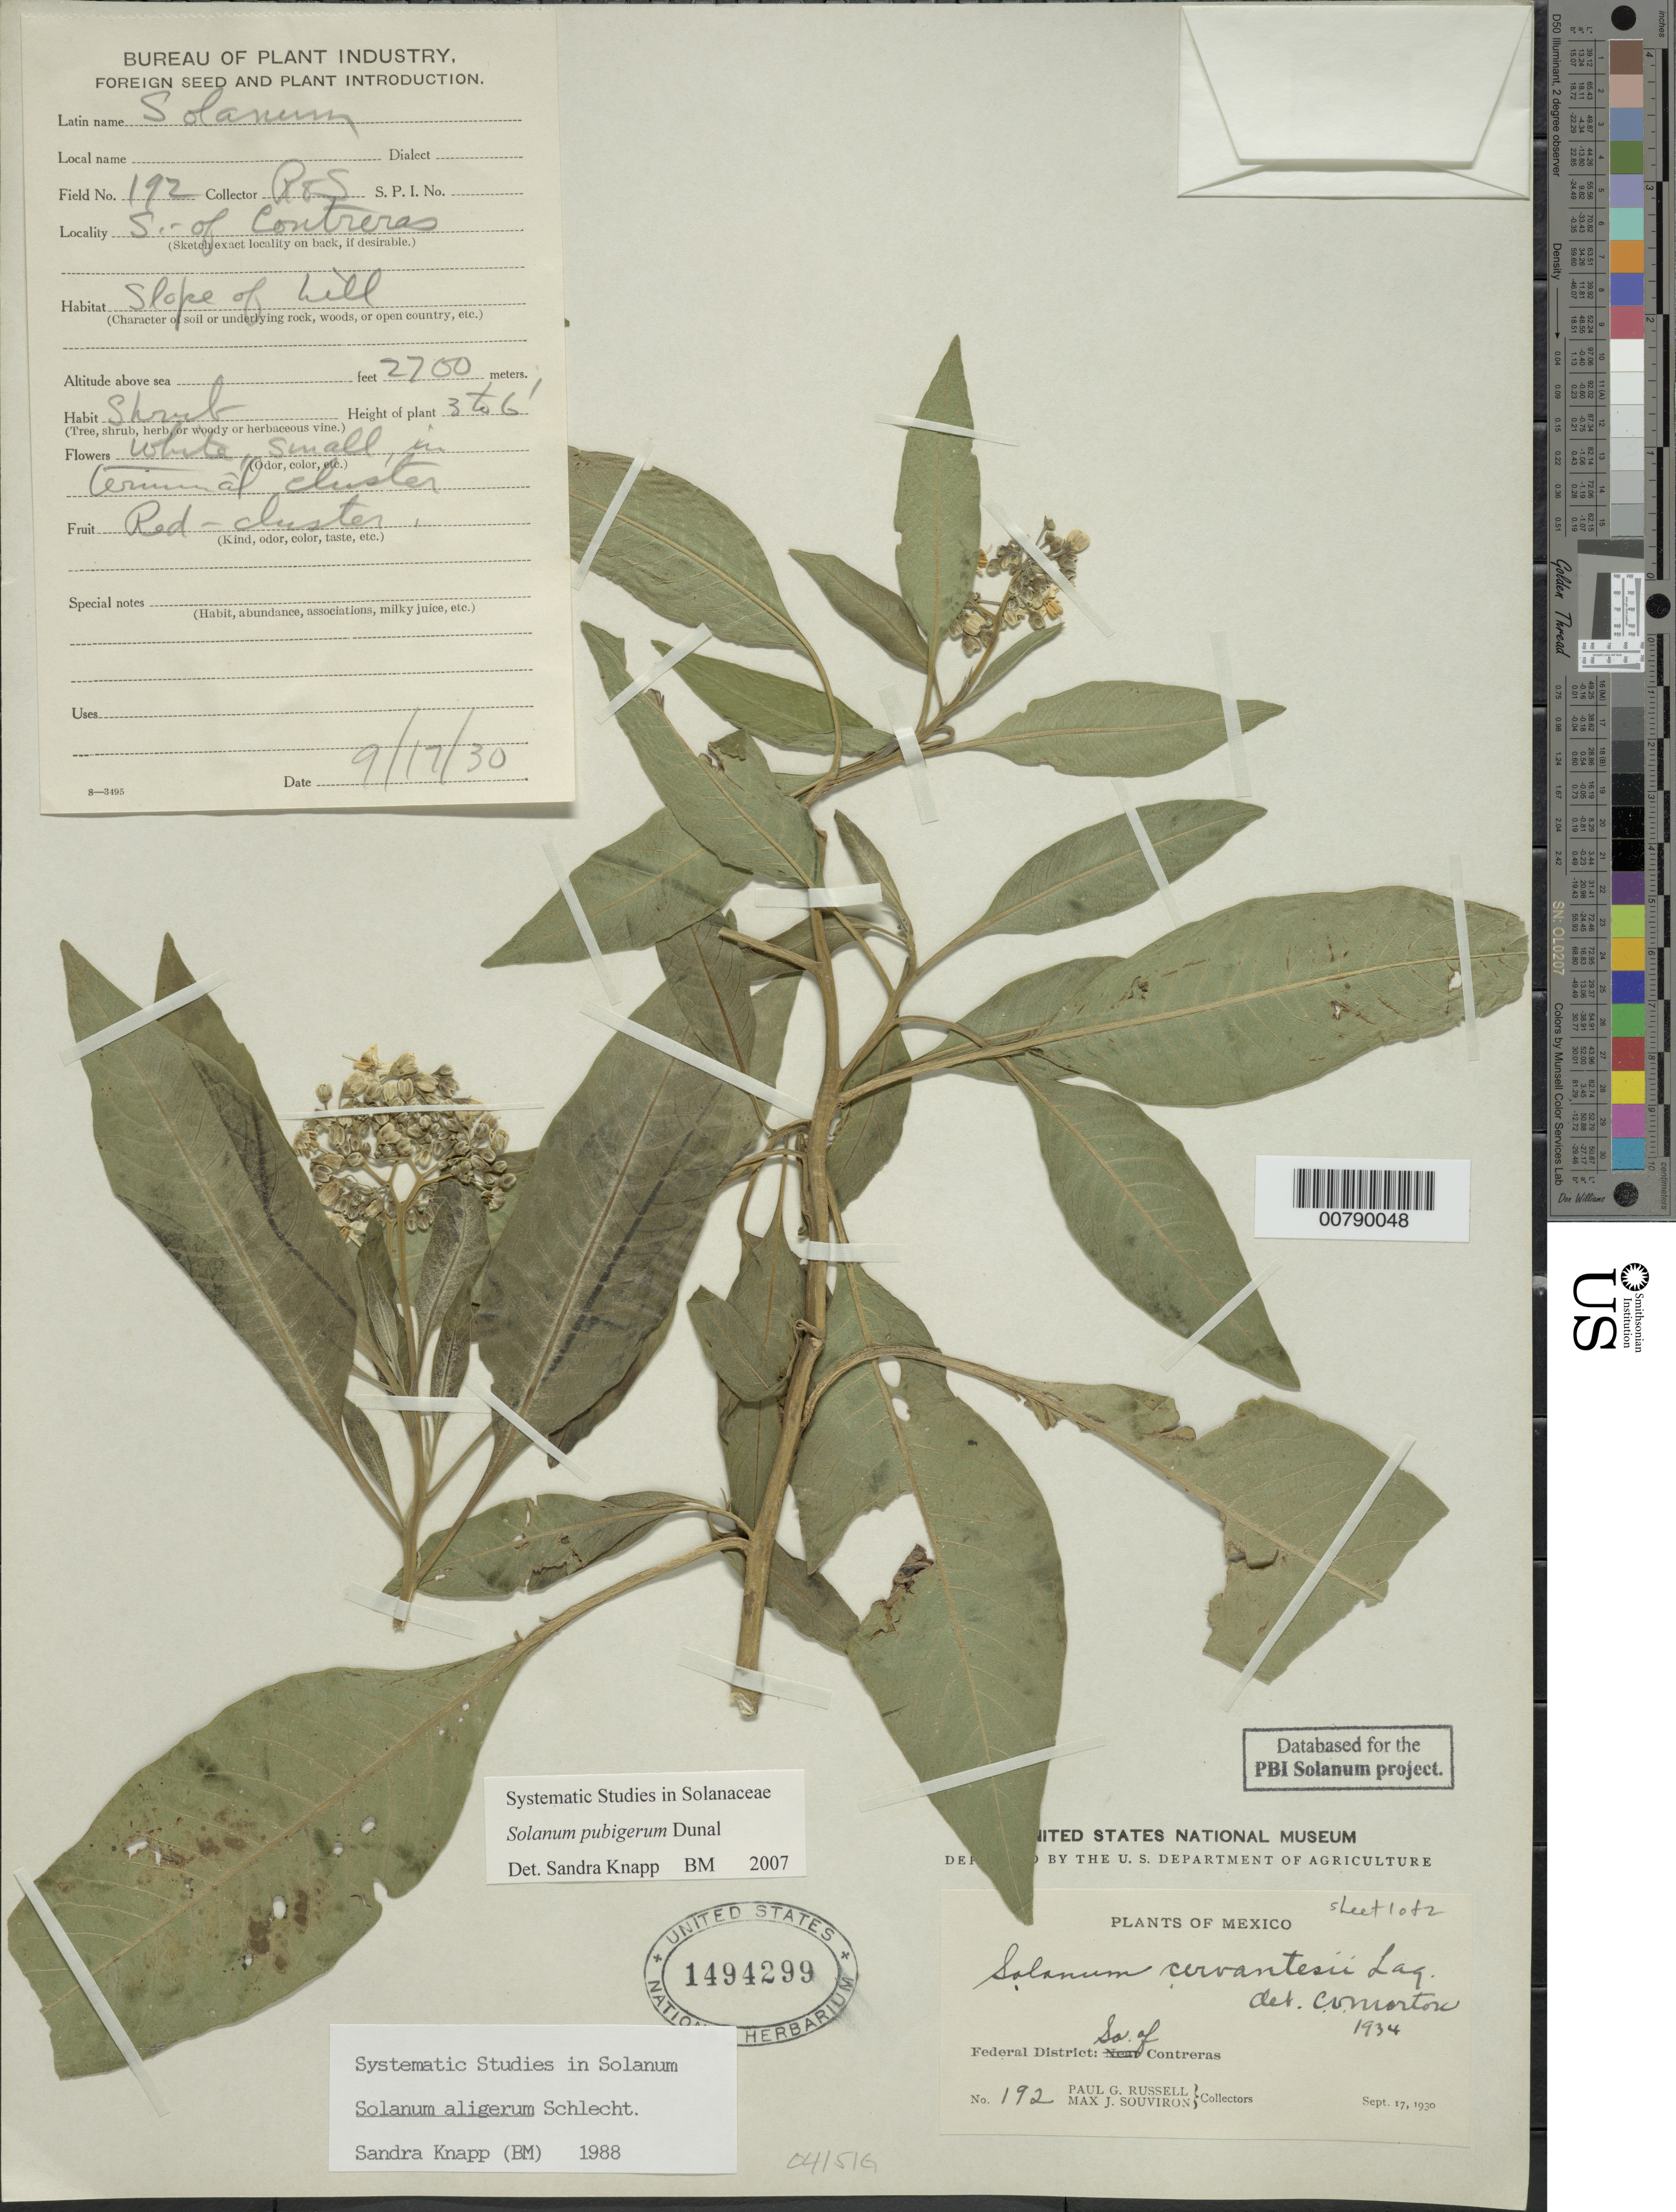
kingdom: Plantae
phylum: Tracheophyta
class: Magnoliopsida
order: Solanales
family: Solanaceae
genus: Solanum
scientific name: Solanum pubigerum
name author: Dunal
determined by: Knapp, S. D.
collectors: P. G. Russell & M. J. Souviron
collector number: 192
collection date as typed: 17 Sep 1930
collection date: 1930-09-17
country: Mexico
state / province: Distrito Federal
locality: S of Contreras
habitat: slope of hill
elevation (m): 2700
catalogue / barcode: US 1494299